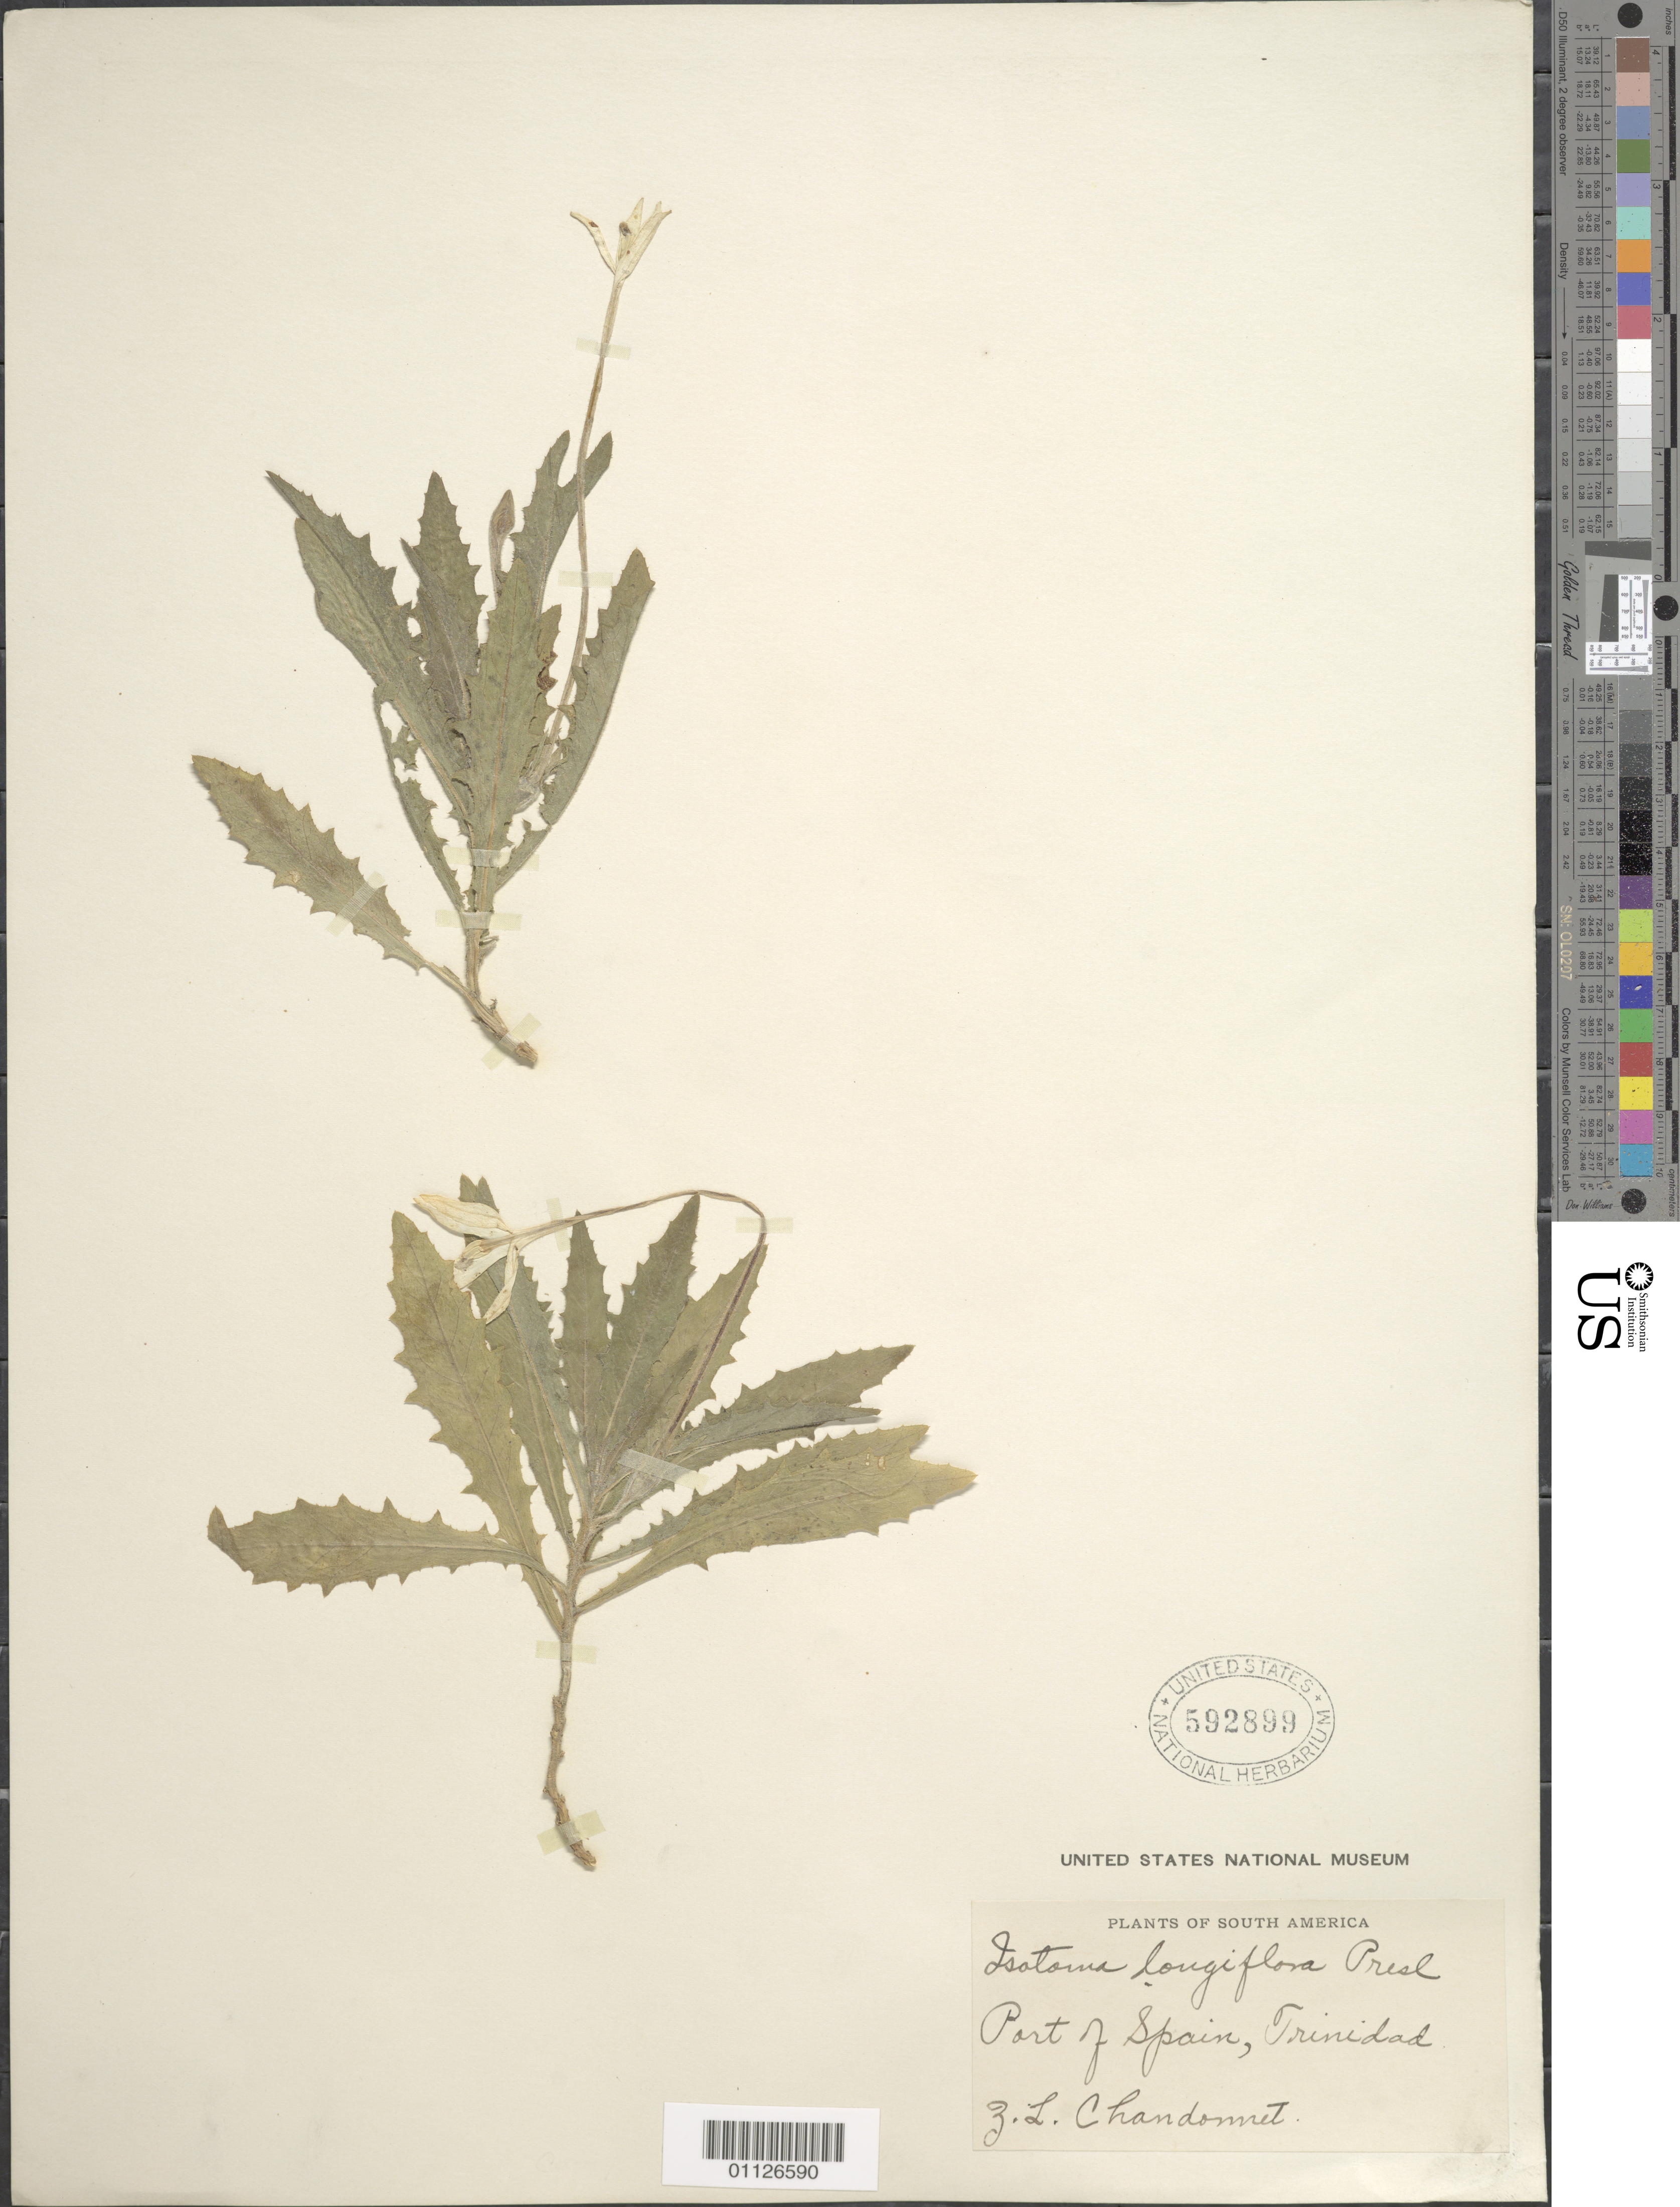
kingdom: Plantae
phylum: Tracheophyta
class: Magnoliopsida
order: Asterales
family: Campanulaceae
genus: Isotoma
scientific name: Isotoma longiflora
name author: (L.) C. Presl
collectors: Z. Chandonnet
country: Trinidad and Tobago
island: Trinidad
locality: Port of Spain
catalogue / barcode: US 592899